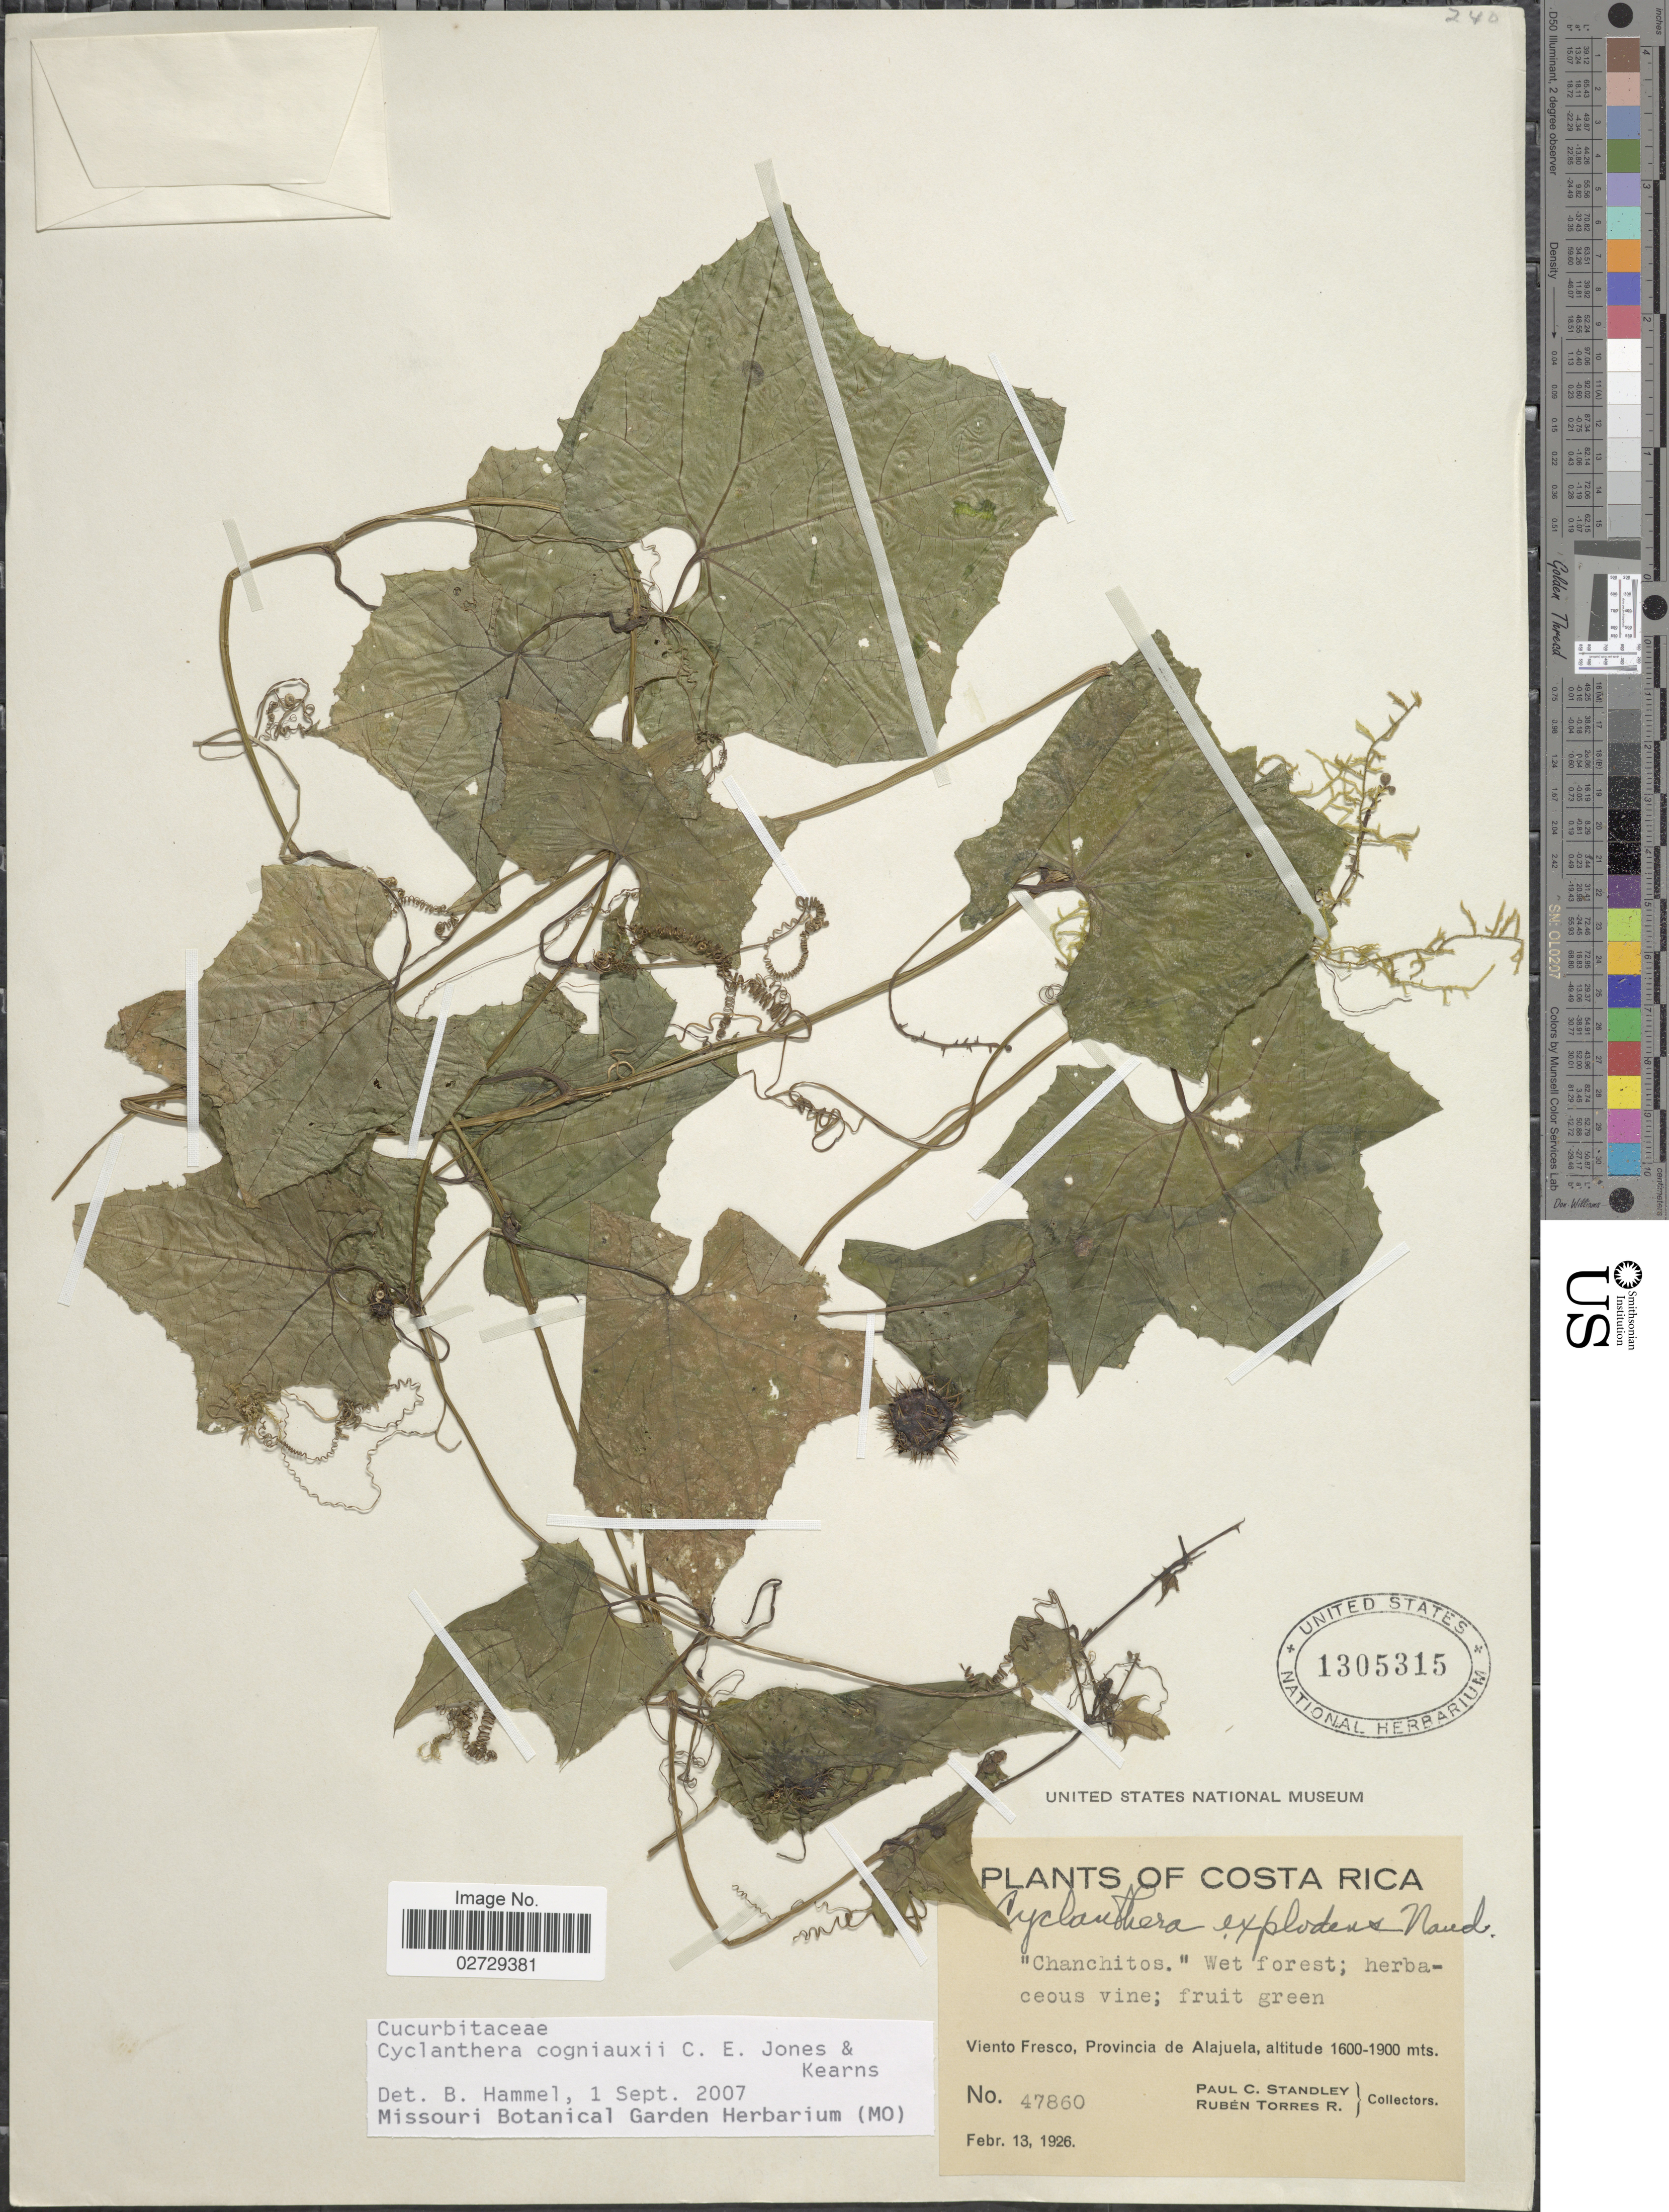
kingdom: Plantae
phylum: Tracheophyta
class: Magnoliopsida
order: Cucurbitales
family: Cucurbitaceae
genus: Cyclanthera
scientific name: Cyclanthera cogniauxii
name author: C.E. Jones & Kearns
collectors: P. C. Standley & R. Torres R.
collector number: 47860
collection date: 1926-02-13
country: Costa Rica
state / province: Alajuela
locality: Viento Fresco.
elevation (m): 1600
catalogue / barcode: US 1305315